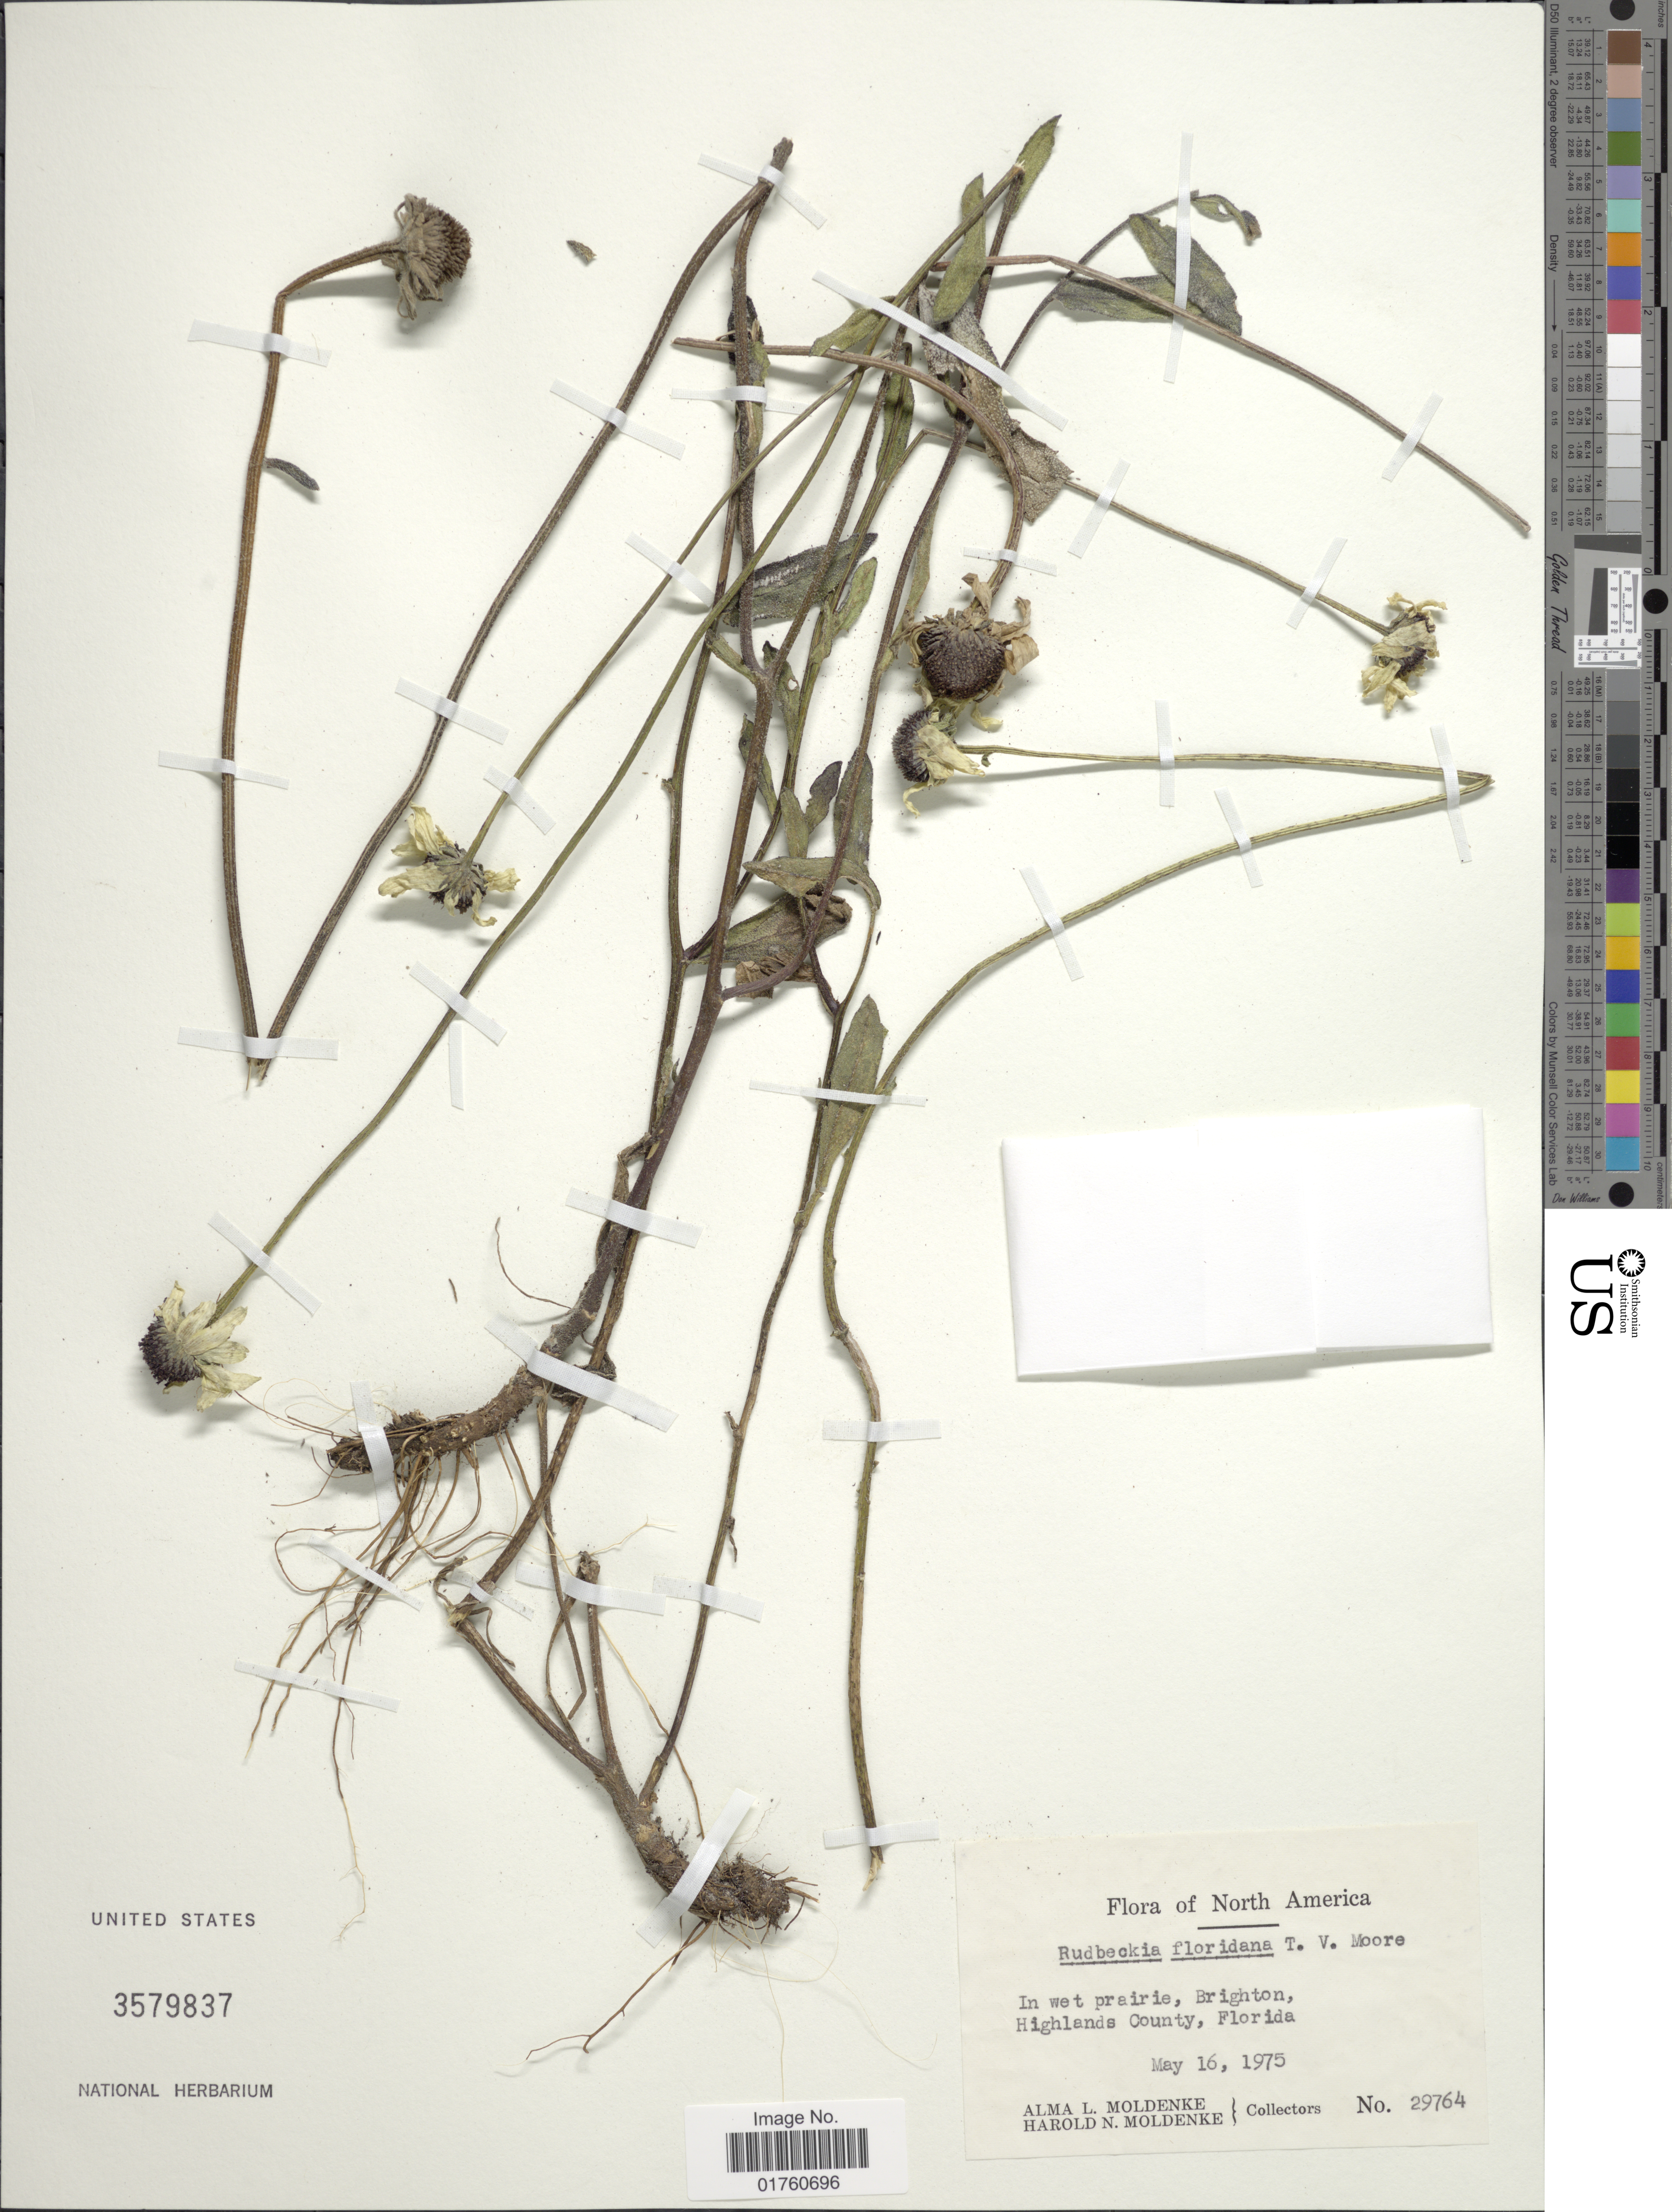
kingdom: Plantae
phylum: Tracheophyta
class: Magnoliopsida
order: Asterales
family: Asteraceae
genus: Rudbeckia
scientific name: Rudbeckia floridana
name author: T.V. Moore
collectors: A. L. Moldenke & H. N. Moldenke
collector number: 29764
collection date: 1975-05-16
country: United States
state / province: Florida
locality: In wet prairie, Brighton, Highlands County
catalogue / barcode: US 3579837